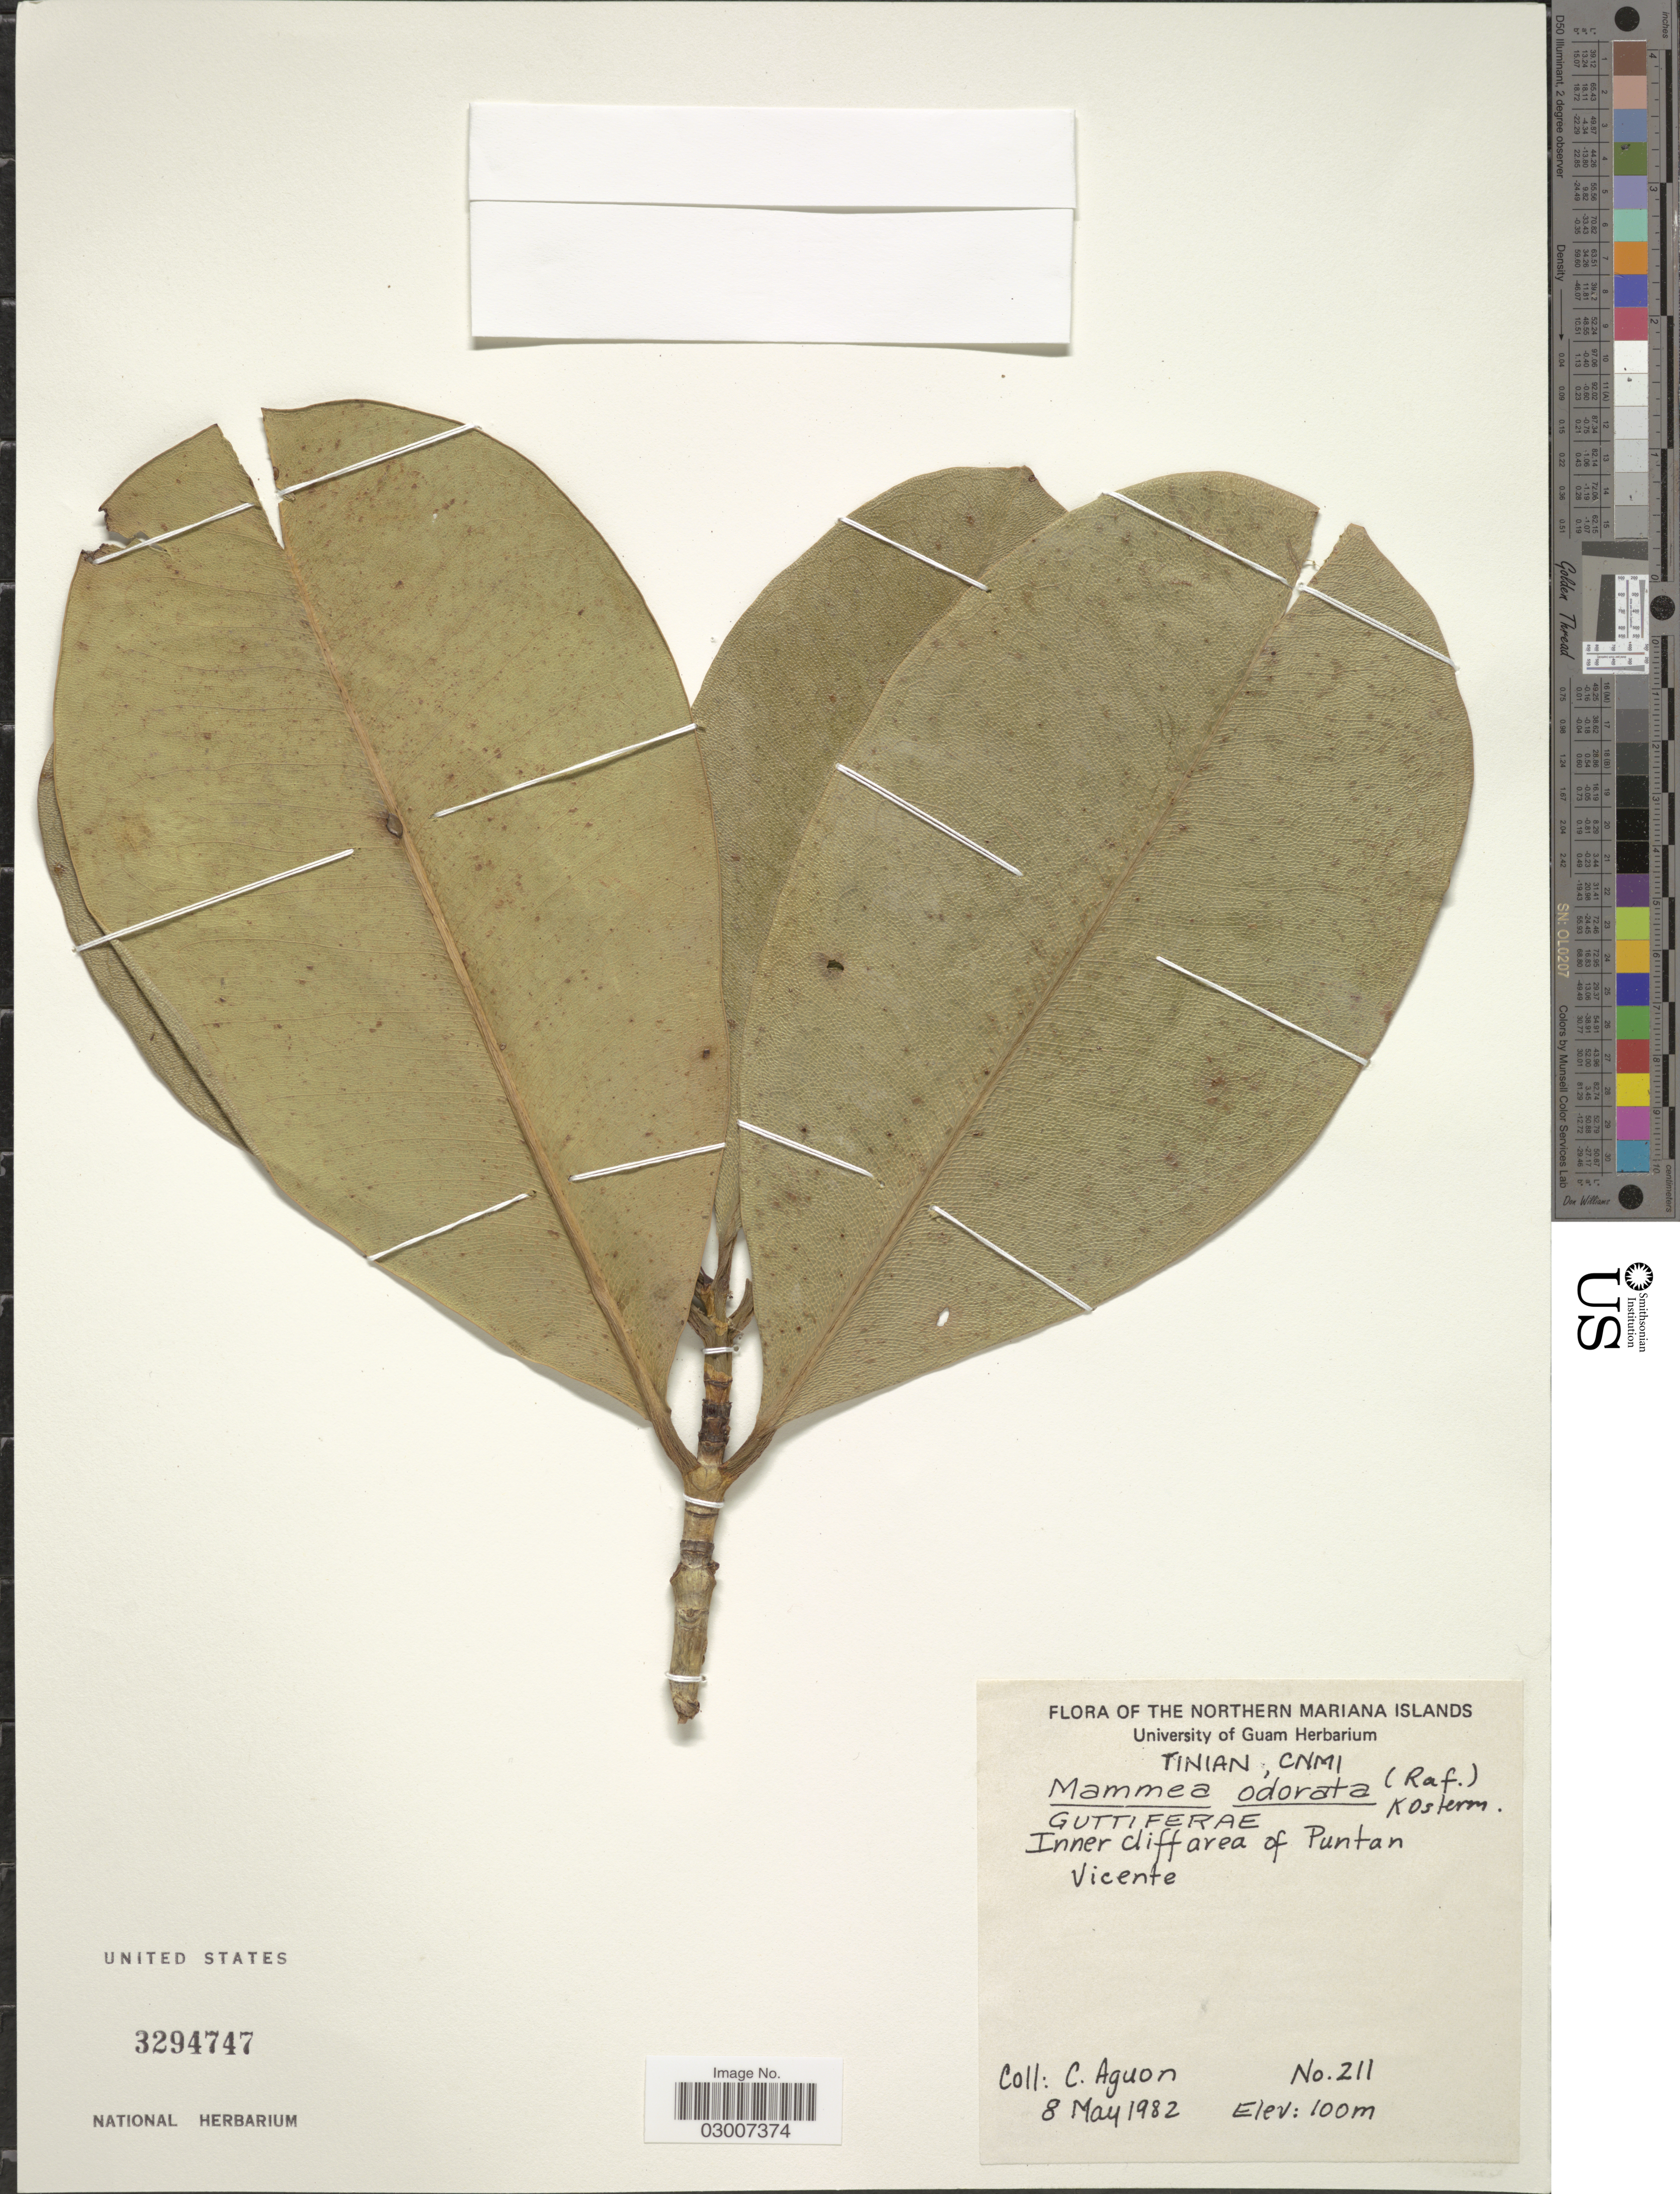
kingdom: Plantae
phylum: Tracheophyta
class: Magnoliopsida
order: Malpighiales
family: Calophyllaceae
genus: Mammea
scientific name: Mammea odorata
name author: (Raf.) Kosterm.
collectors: C. Aguon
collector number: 211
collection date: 1982-05-08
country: Northern Mariana Islands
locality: Tinian, CNMI. Inner cliff area of Puntan Vicente.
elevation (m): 100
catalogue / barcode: US 3294747